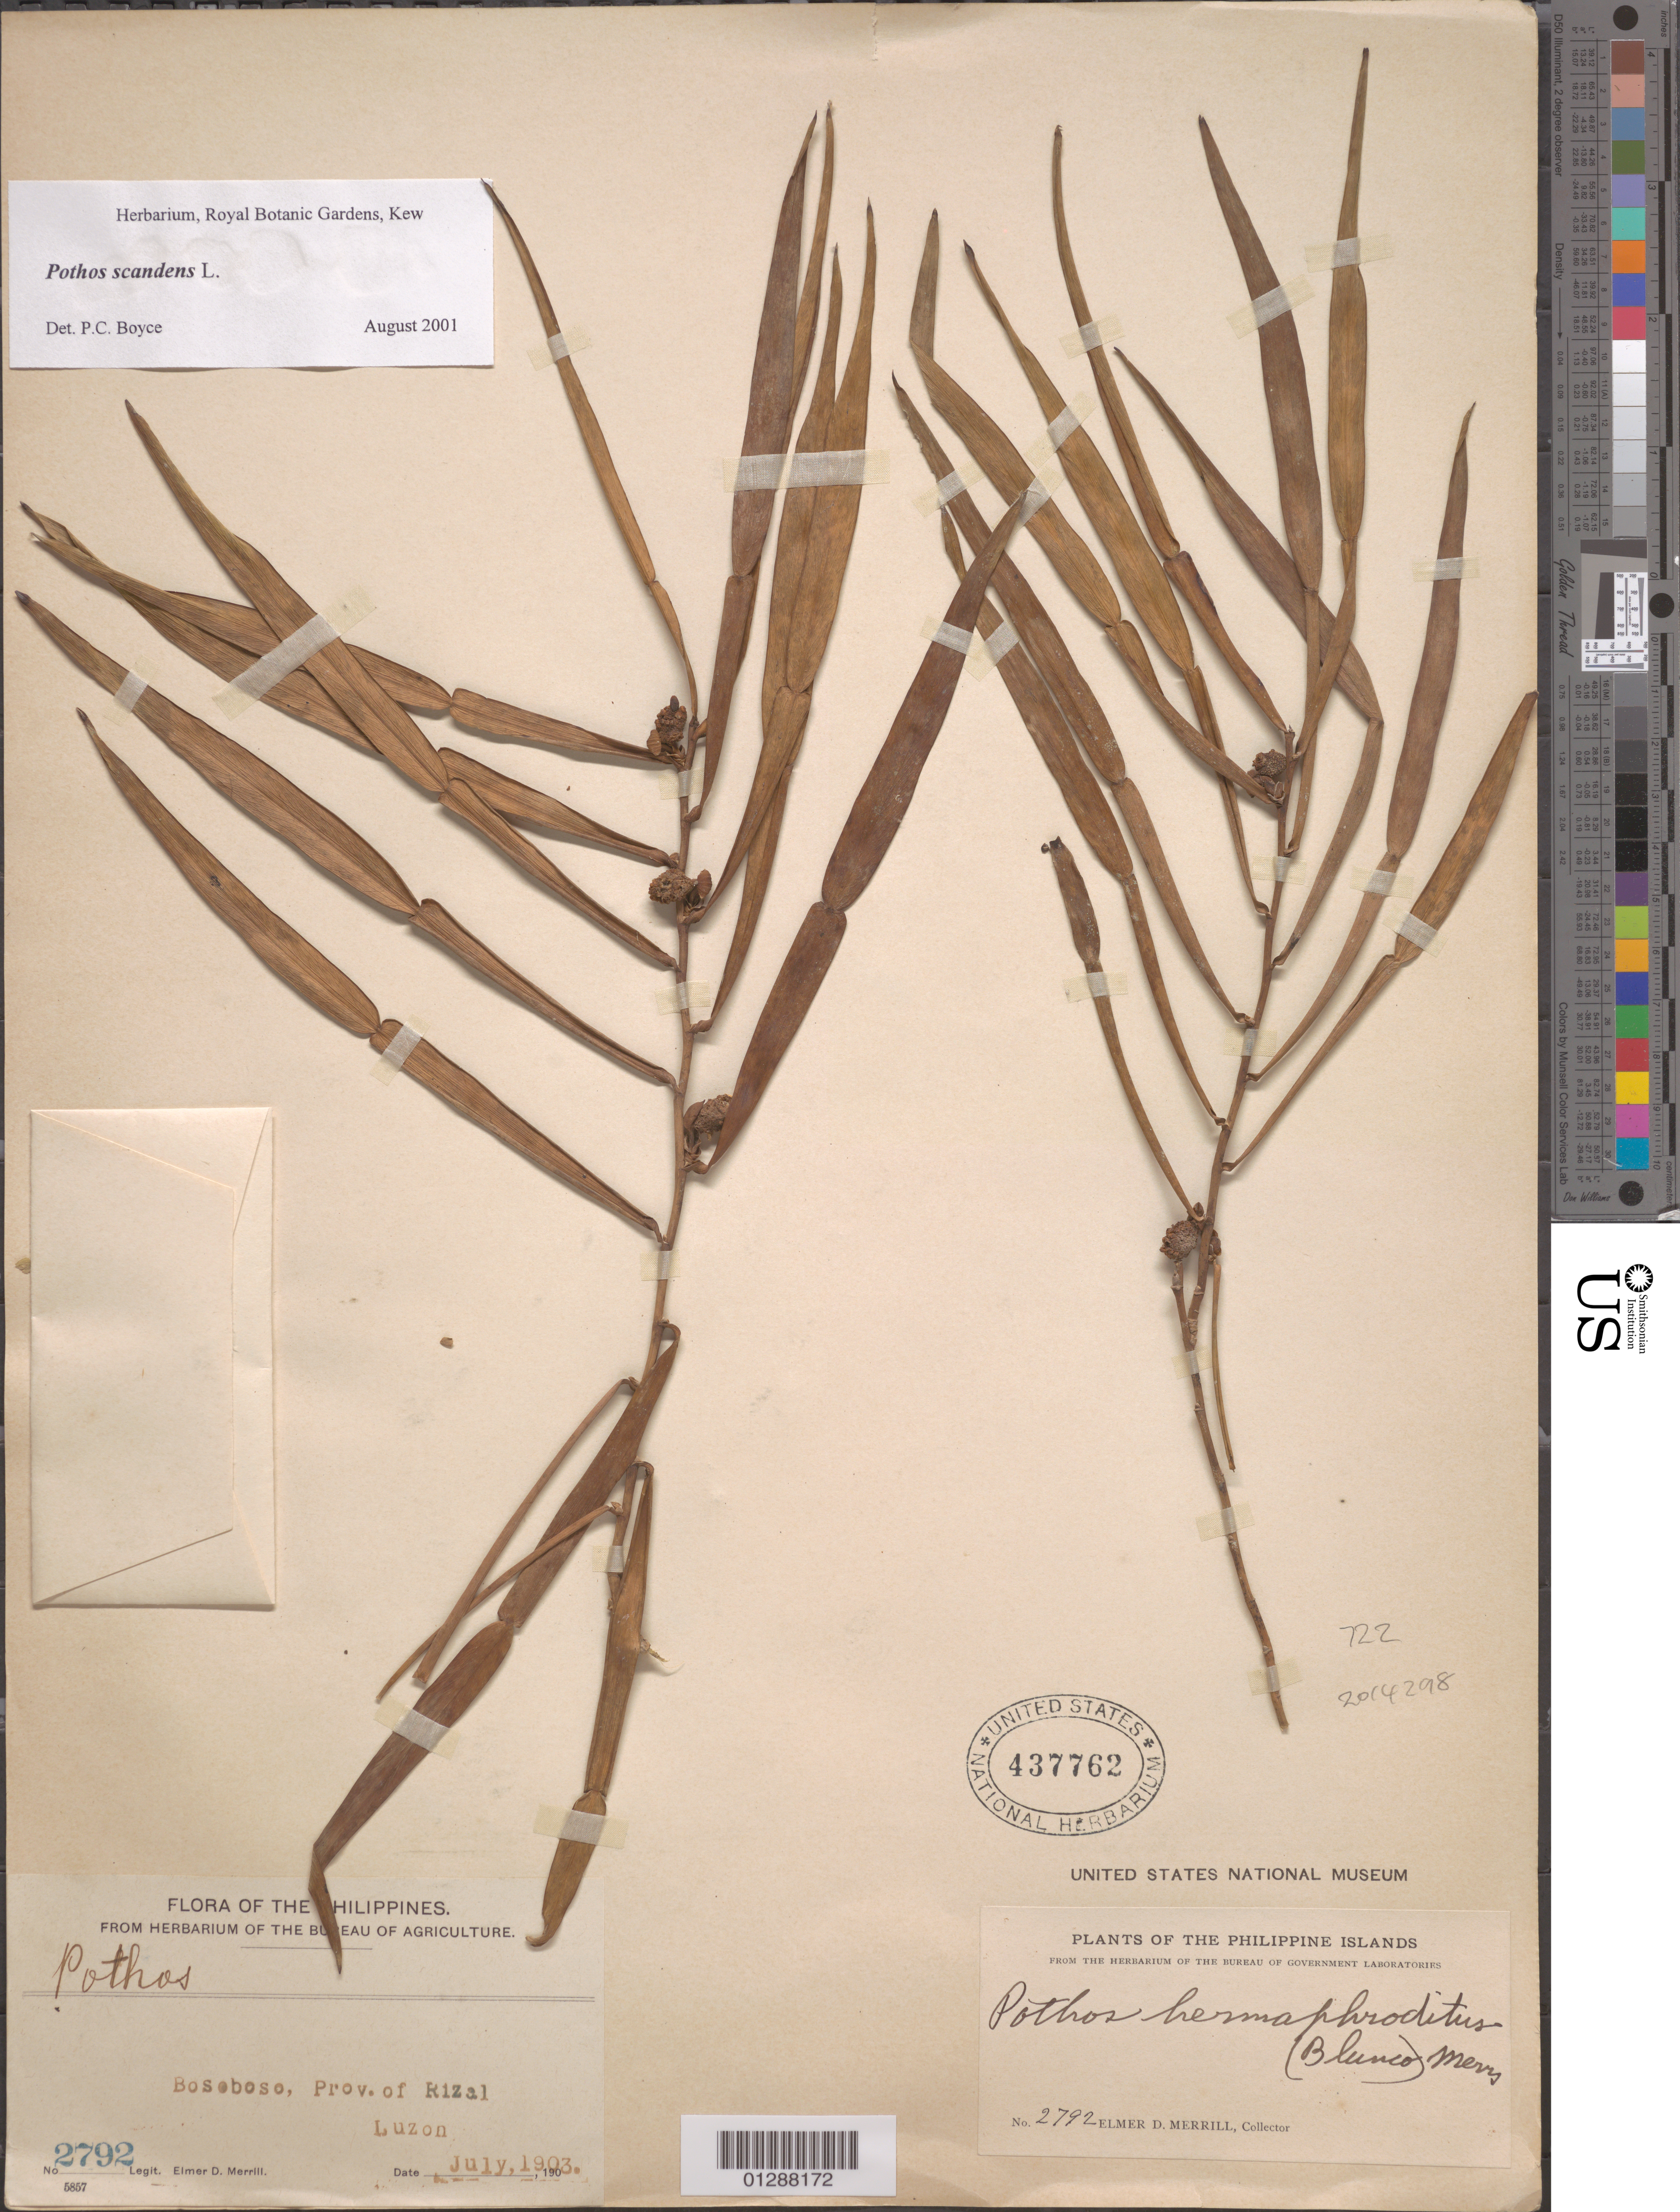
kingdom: Plantae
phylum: Tracheophyta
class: Liliopsida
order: Alismatales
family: Araceae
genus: Pothos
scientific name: Pothos scandens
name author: L.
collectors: E. D. Merrill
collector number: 2792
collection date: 1903-07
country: Philippines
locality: Bosoboso, Prov. of Rizal. Luzon.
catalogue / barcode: US 437762